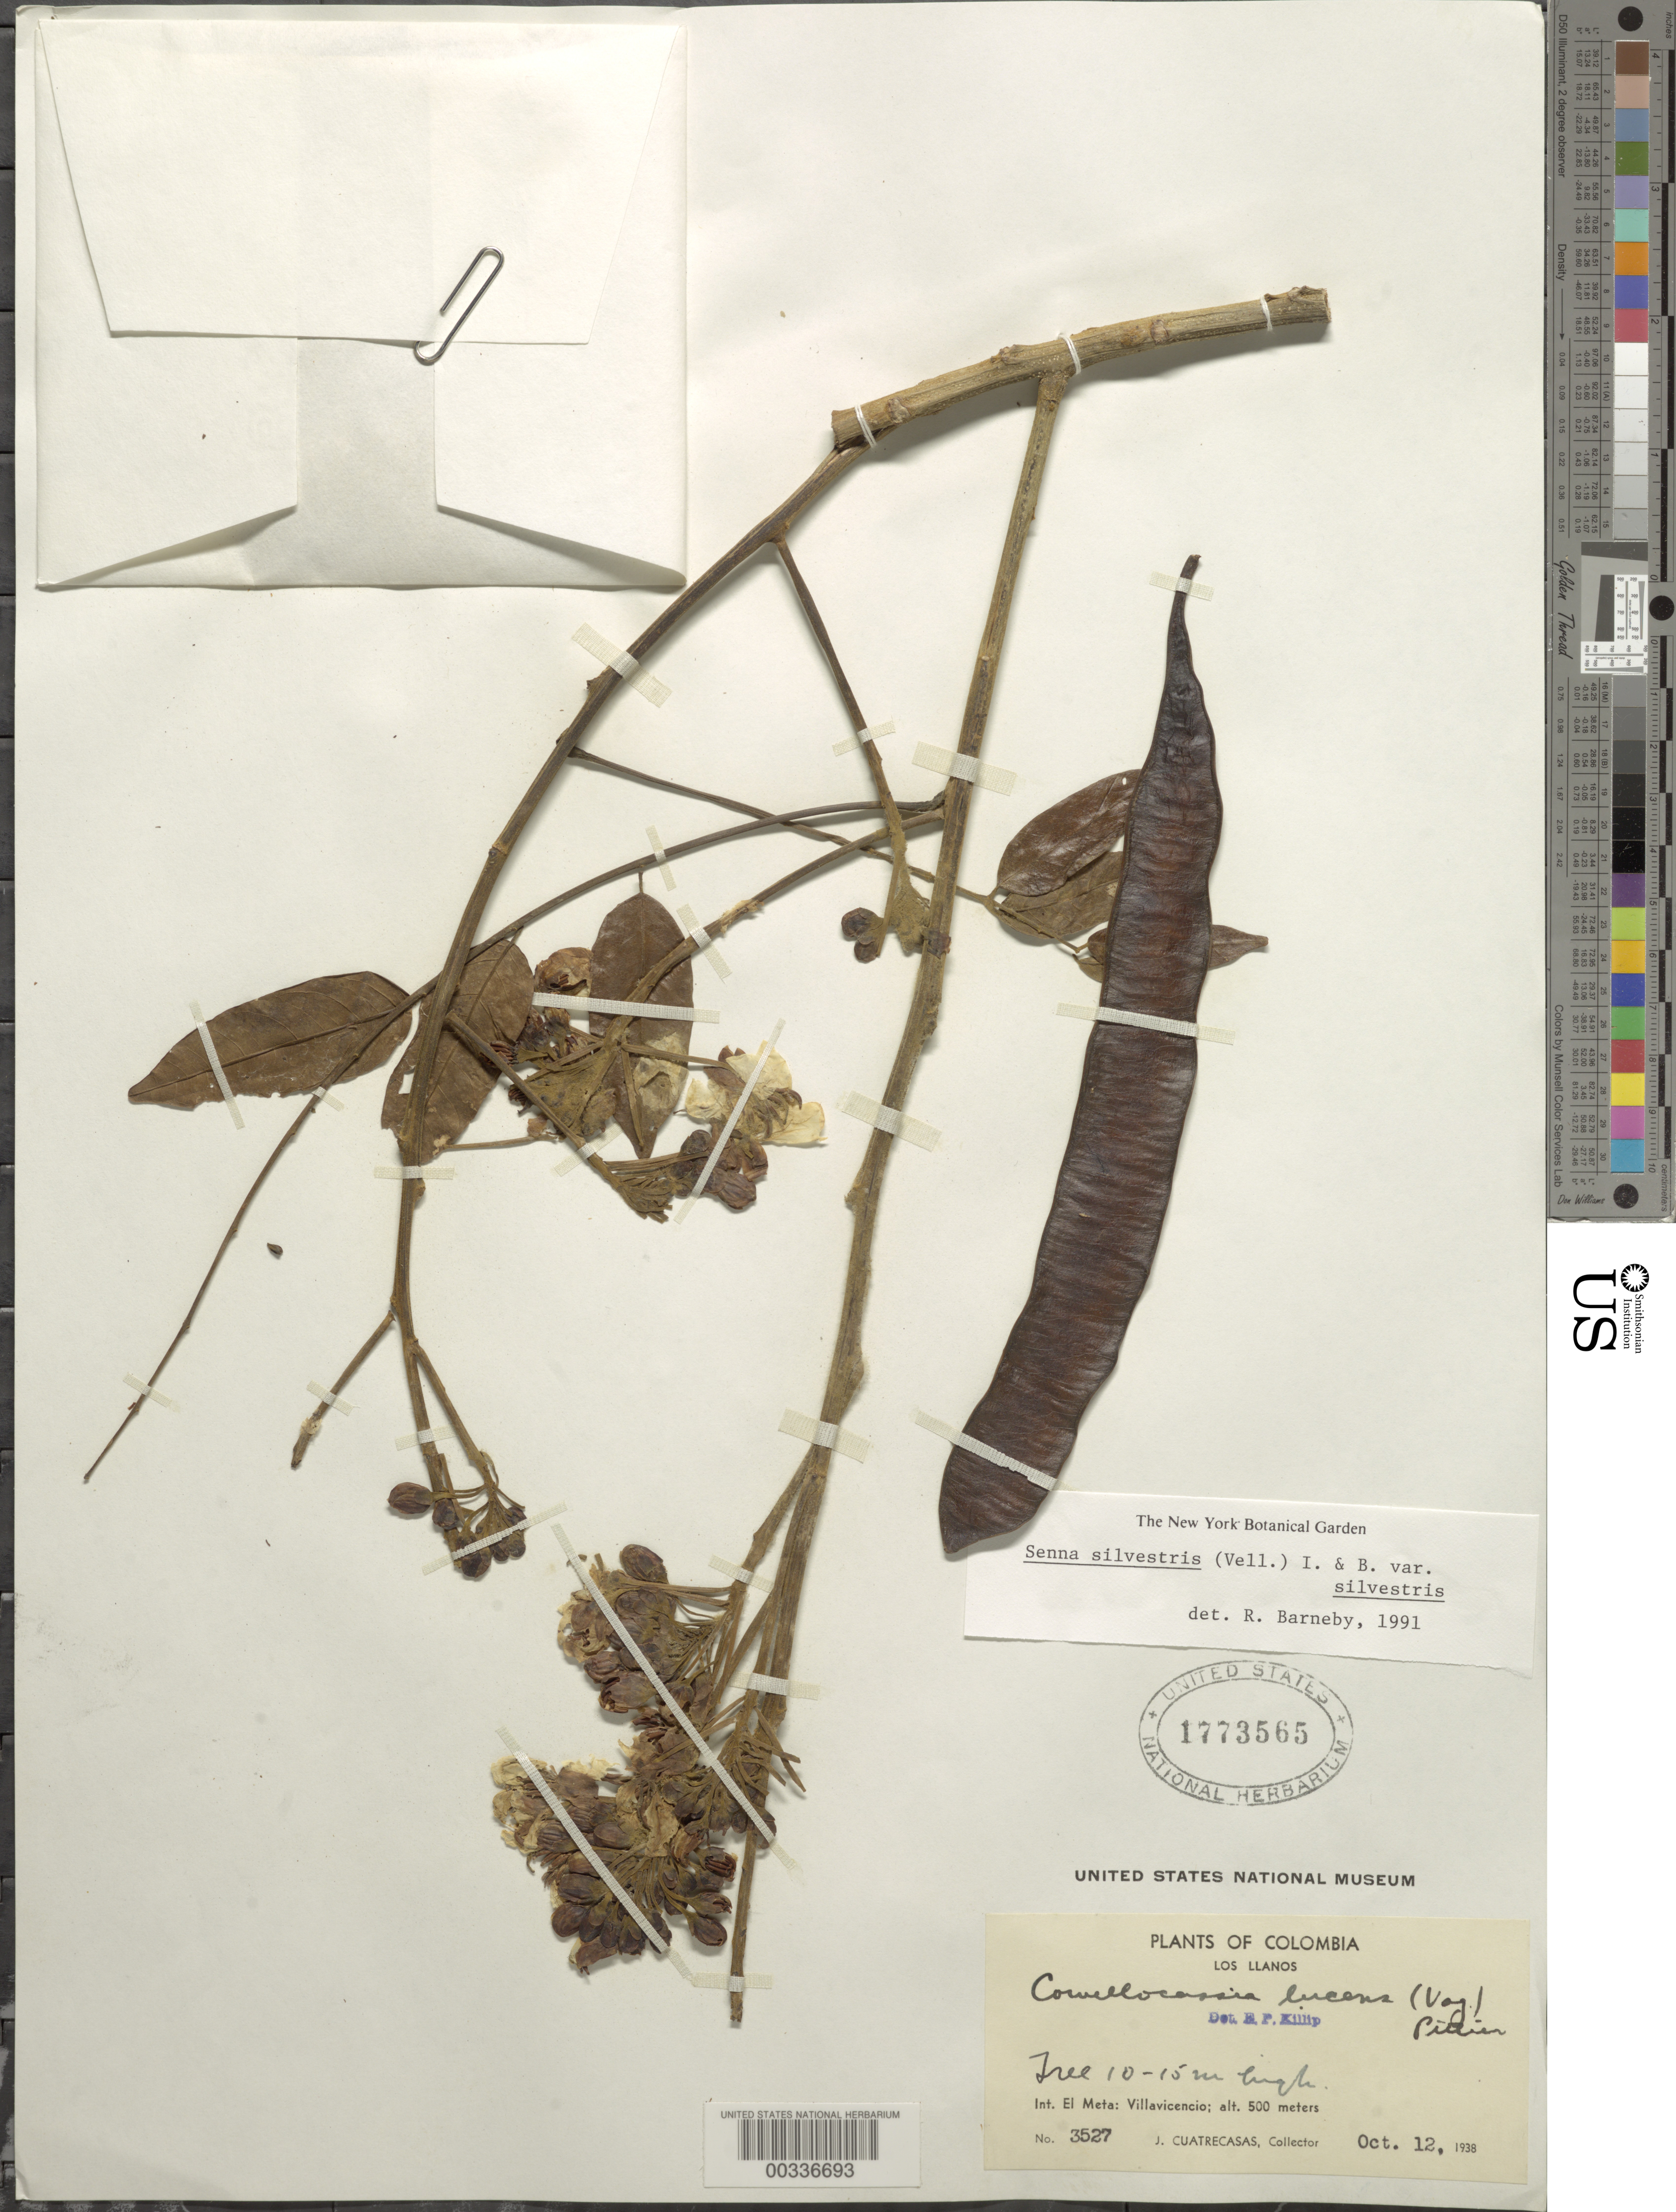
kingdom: Plantae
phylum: Tracheophyta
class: Magnoliopsida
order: Fabales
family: Fabaceae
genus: Senna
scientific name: Senna silvestris var. silvestris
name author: (Vell.) H.S. Irwin & Barneby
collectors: J. Cuatrecasas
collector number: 3527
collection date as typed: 12 Oct 1938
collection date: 1938-10-12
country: Colombia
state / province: Meta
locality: Villa Vicencia, toward El Parrao.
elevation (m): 500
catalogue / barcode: US 1773565